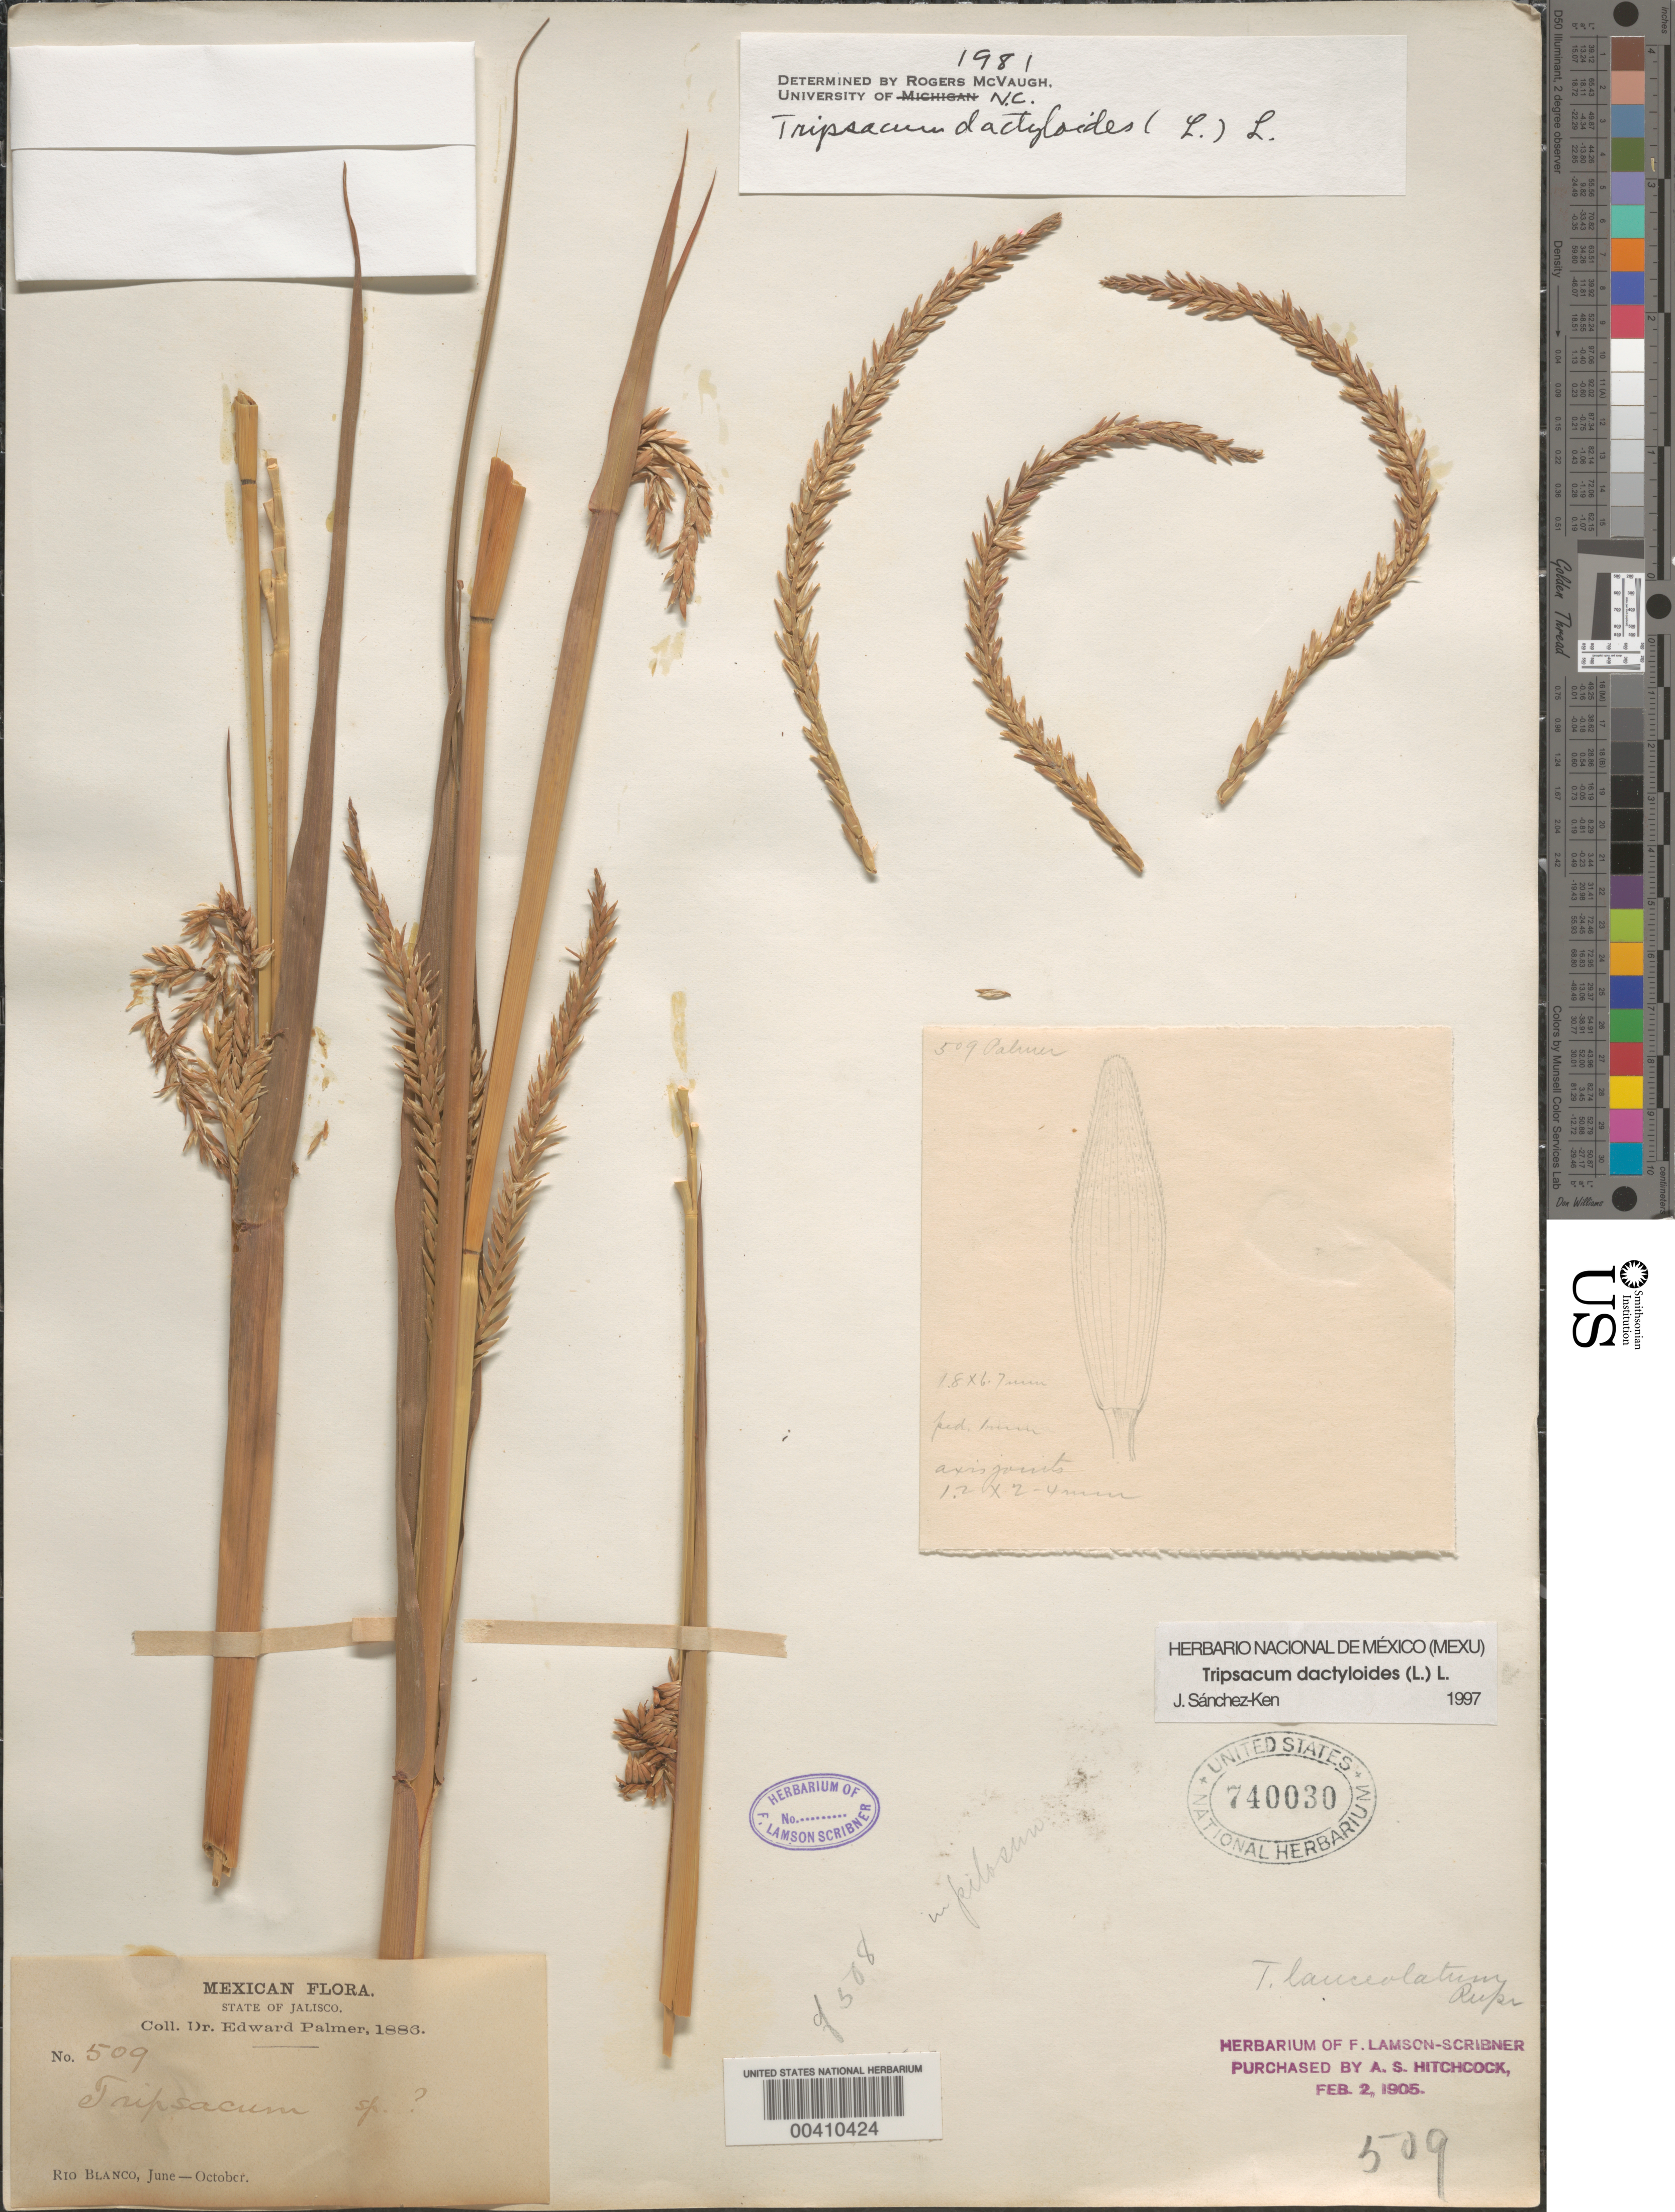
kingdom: Plantae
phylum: Tracheophyta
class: Liliopsida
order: Poales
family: Poaceae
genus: Tripsacum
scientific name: Tripsacum dactyloides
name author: (L.) L.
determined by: McVaugh, R.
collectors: E. Palmer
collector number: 509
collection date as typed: Jun 1886 to Oct 1886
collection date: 1886-06/1886-10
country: Mexico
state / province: Jalisco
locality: Rio Blanco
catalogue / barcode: US 740030